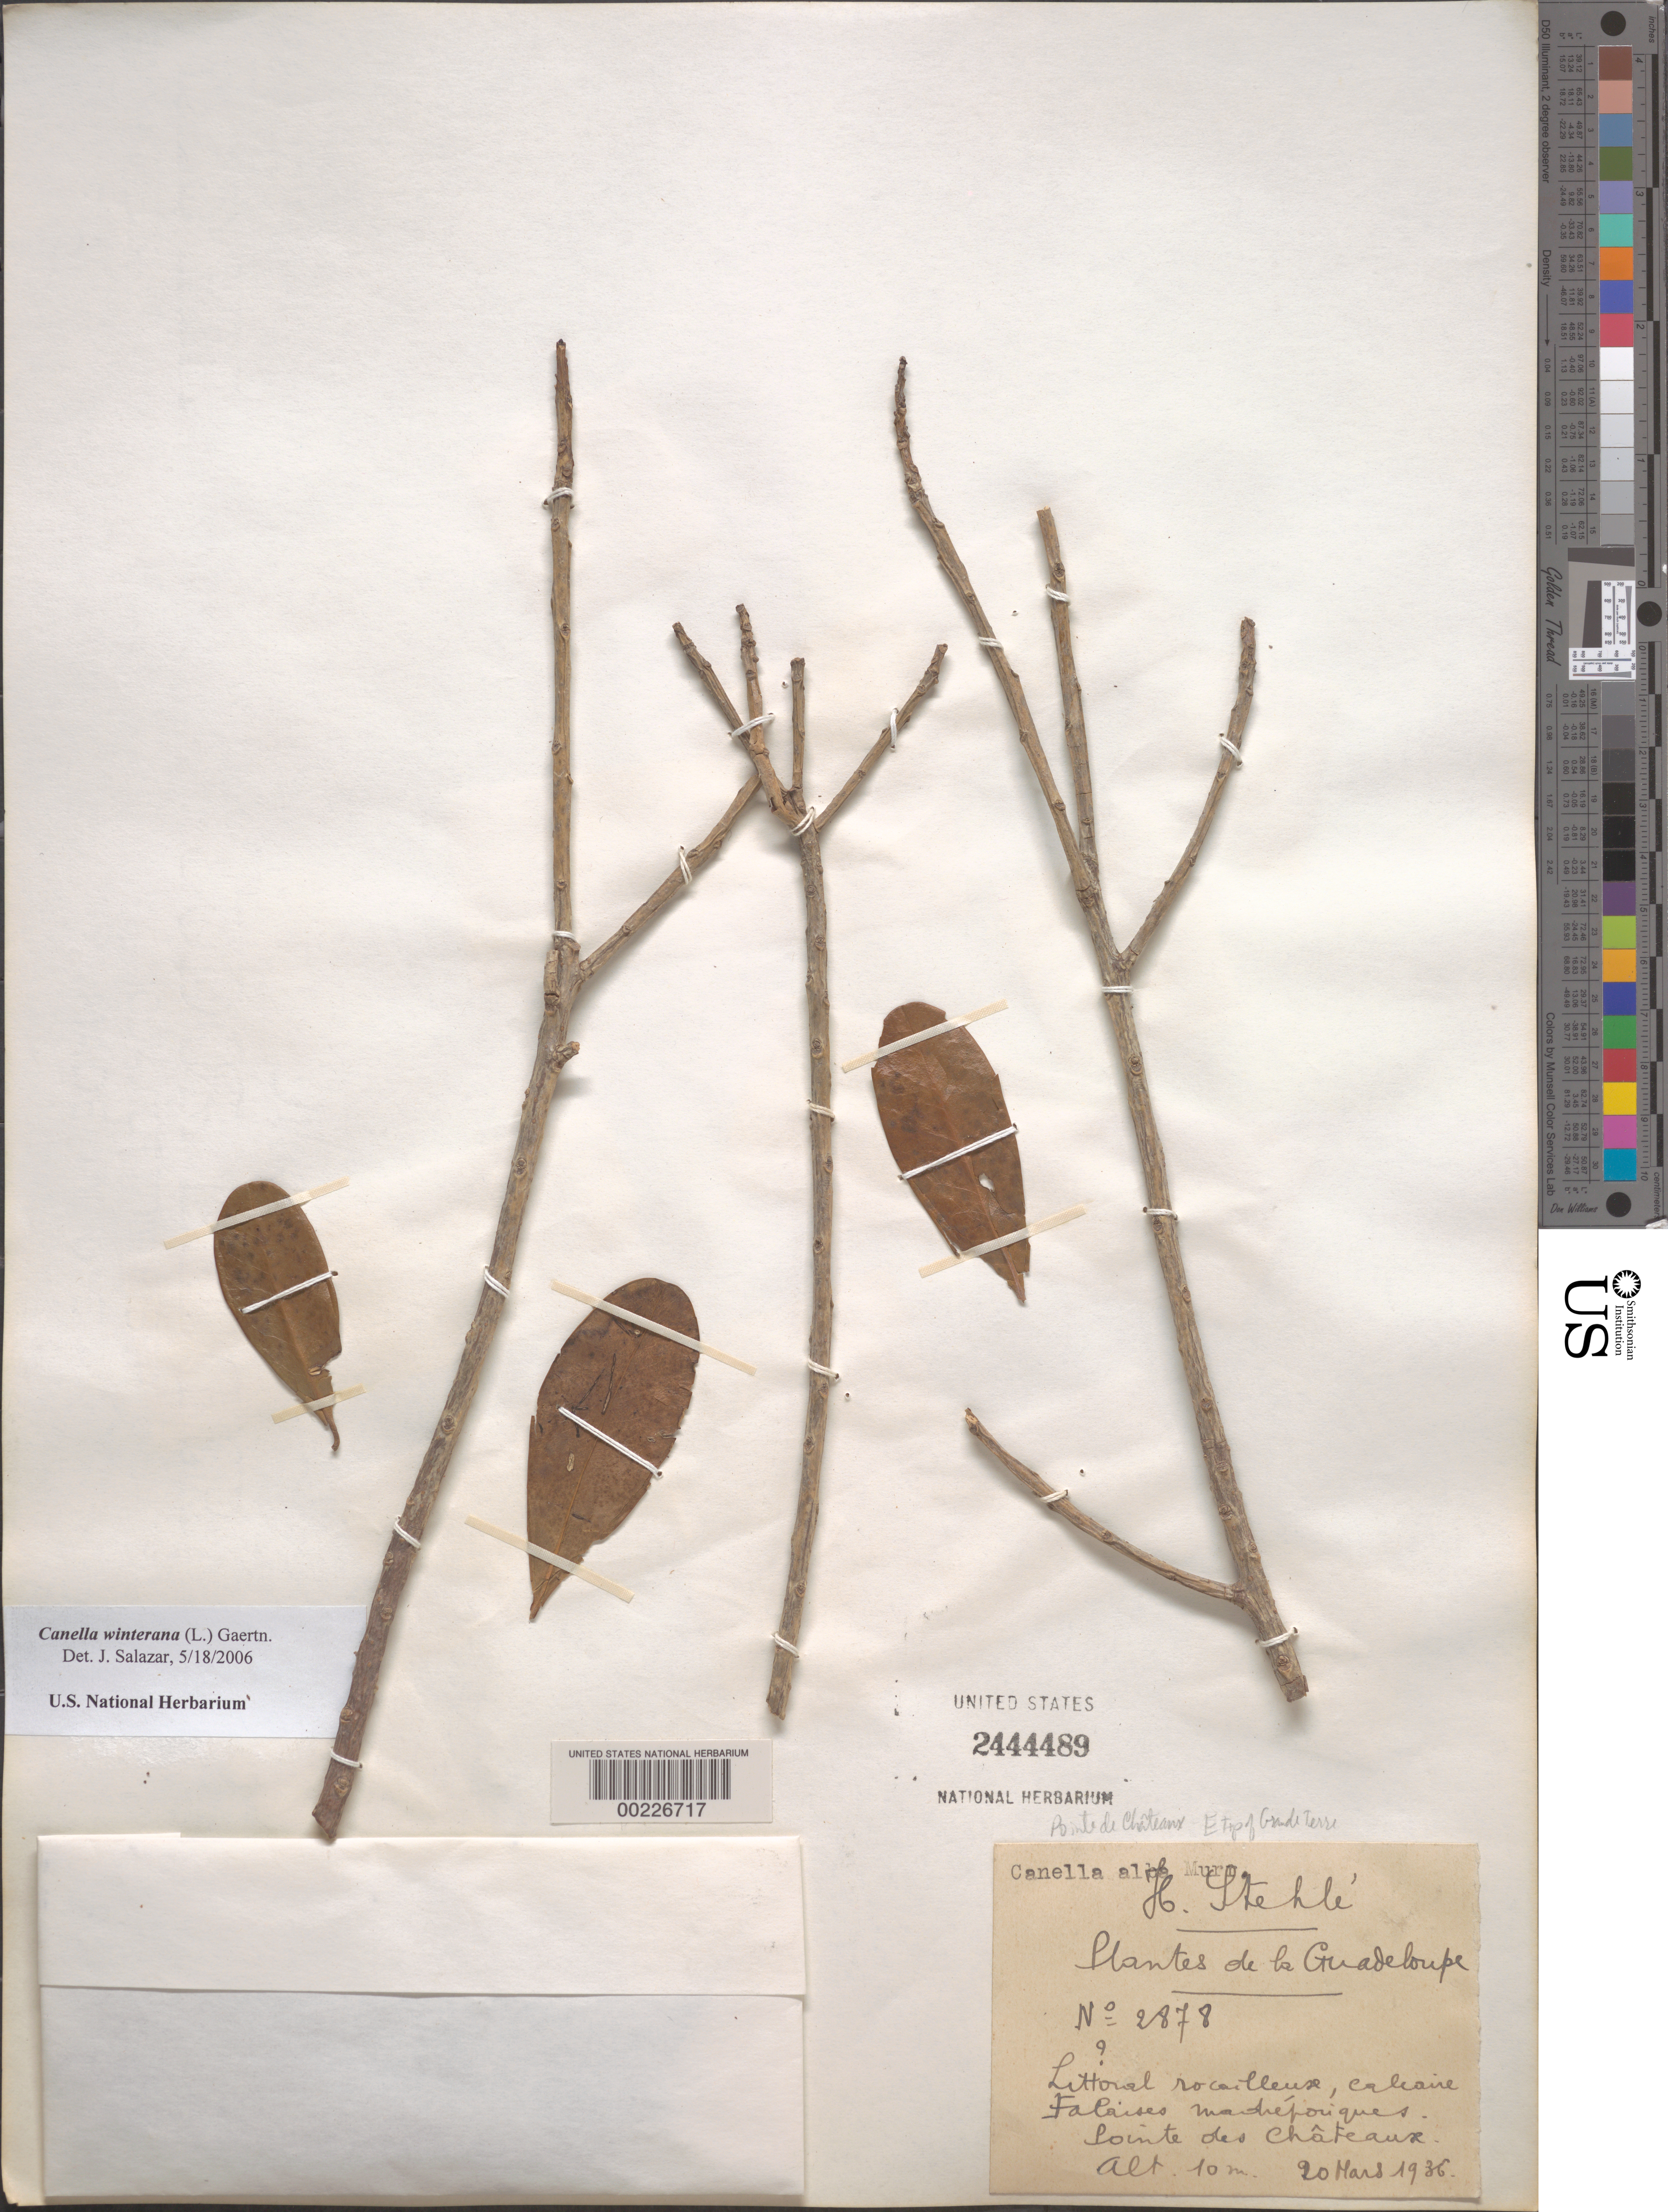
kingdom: Plantae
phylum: Tracheophyta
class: Magnoliopsida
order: Canellales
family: Canellaceae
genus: Canella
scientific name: Canella winterana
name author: (L.) Gaertn.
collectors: H. Stehlé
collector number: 2878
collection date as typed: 20 Mar 1936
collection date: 1936-03-20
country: Guadeloupe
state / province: Pointe-à-pitre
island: Grande Terre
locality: Pointe des chateaux; e tip of grande terre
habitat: Littoral, bluffs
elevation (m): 10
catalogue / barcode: US 2444489